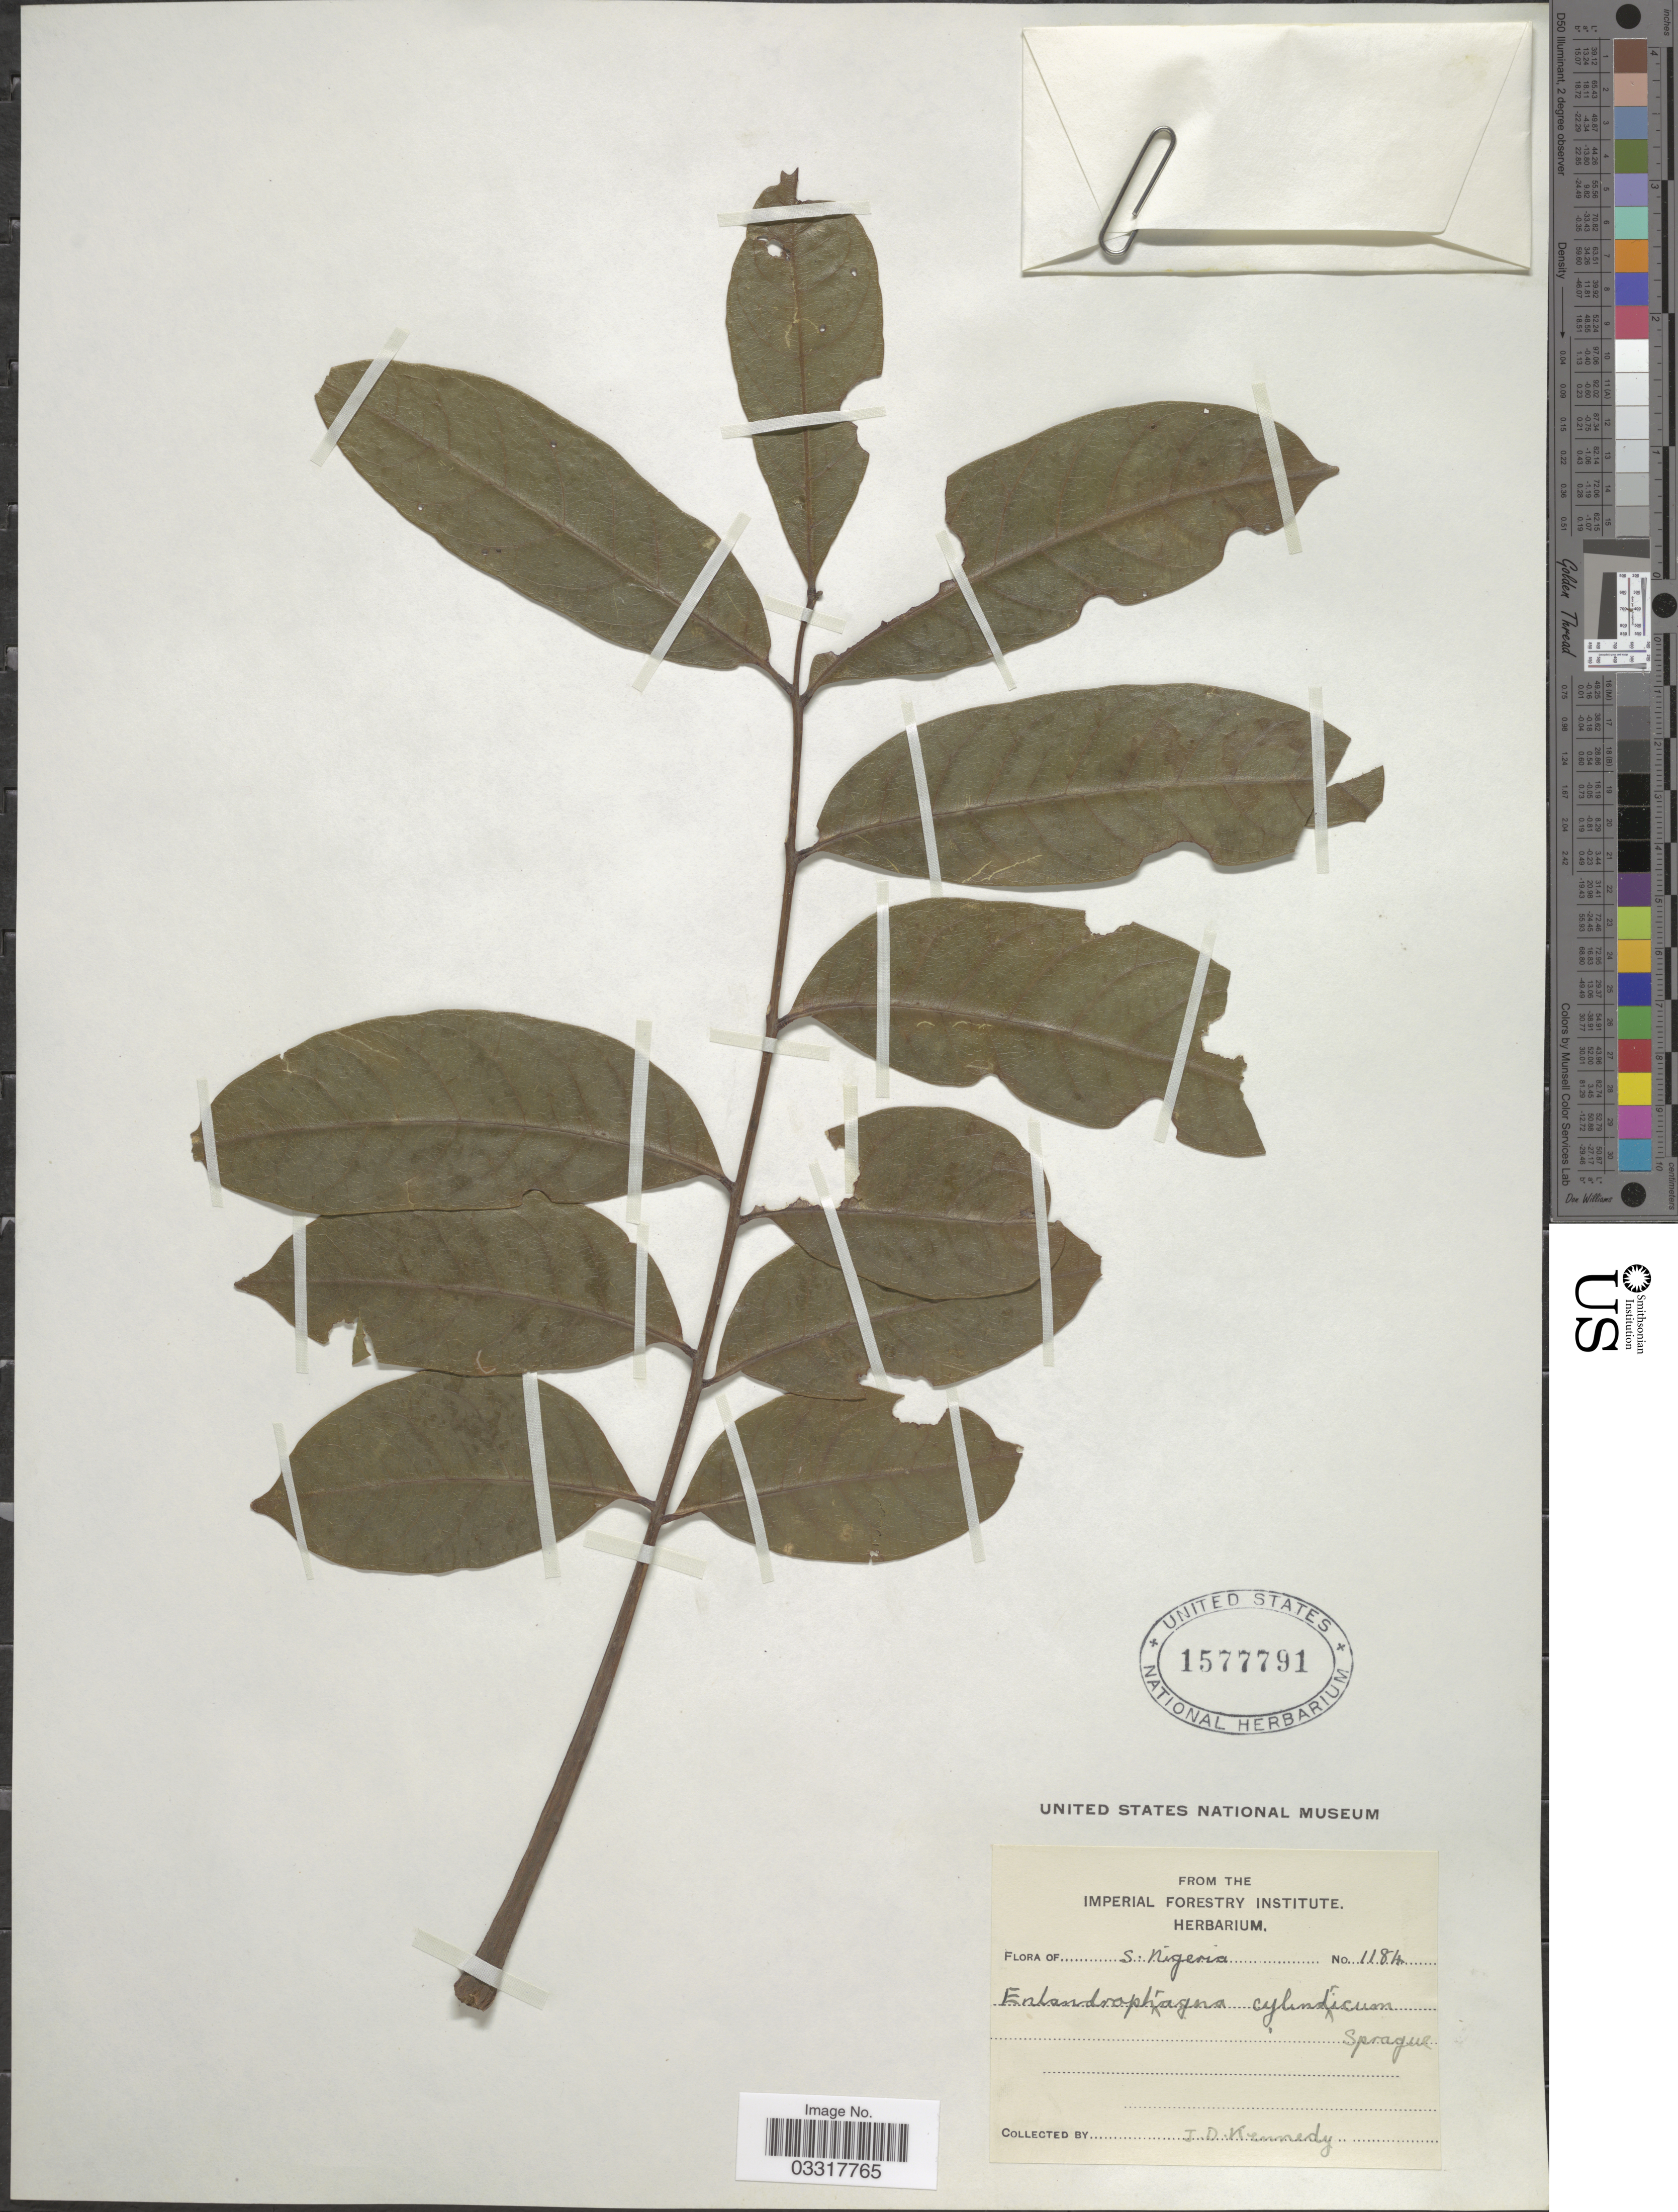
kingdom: Plantae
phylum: Tracheophyta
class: Magnoliopsida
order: Sapindales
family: Meliaceae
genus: Entandrophragma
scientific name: Entandrophragma cylindricum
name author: (Sprague) Sprague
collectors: J. D. Kennedy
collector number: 1184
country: Nigeria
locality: S. Nigeria.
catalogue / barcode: US 1577791